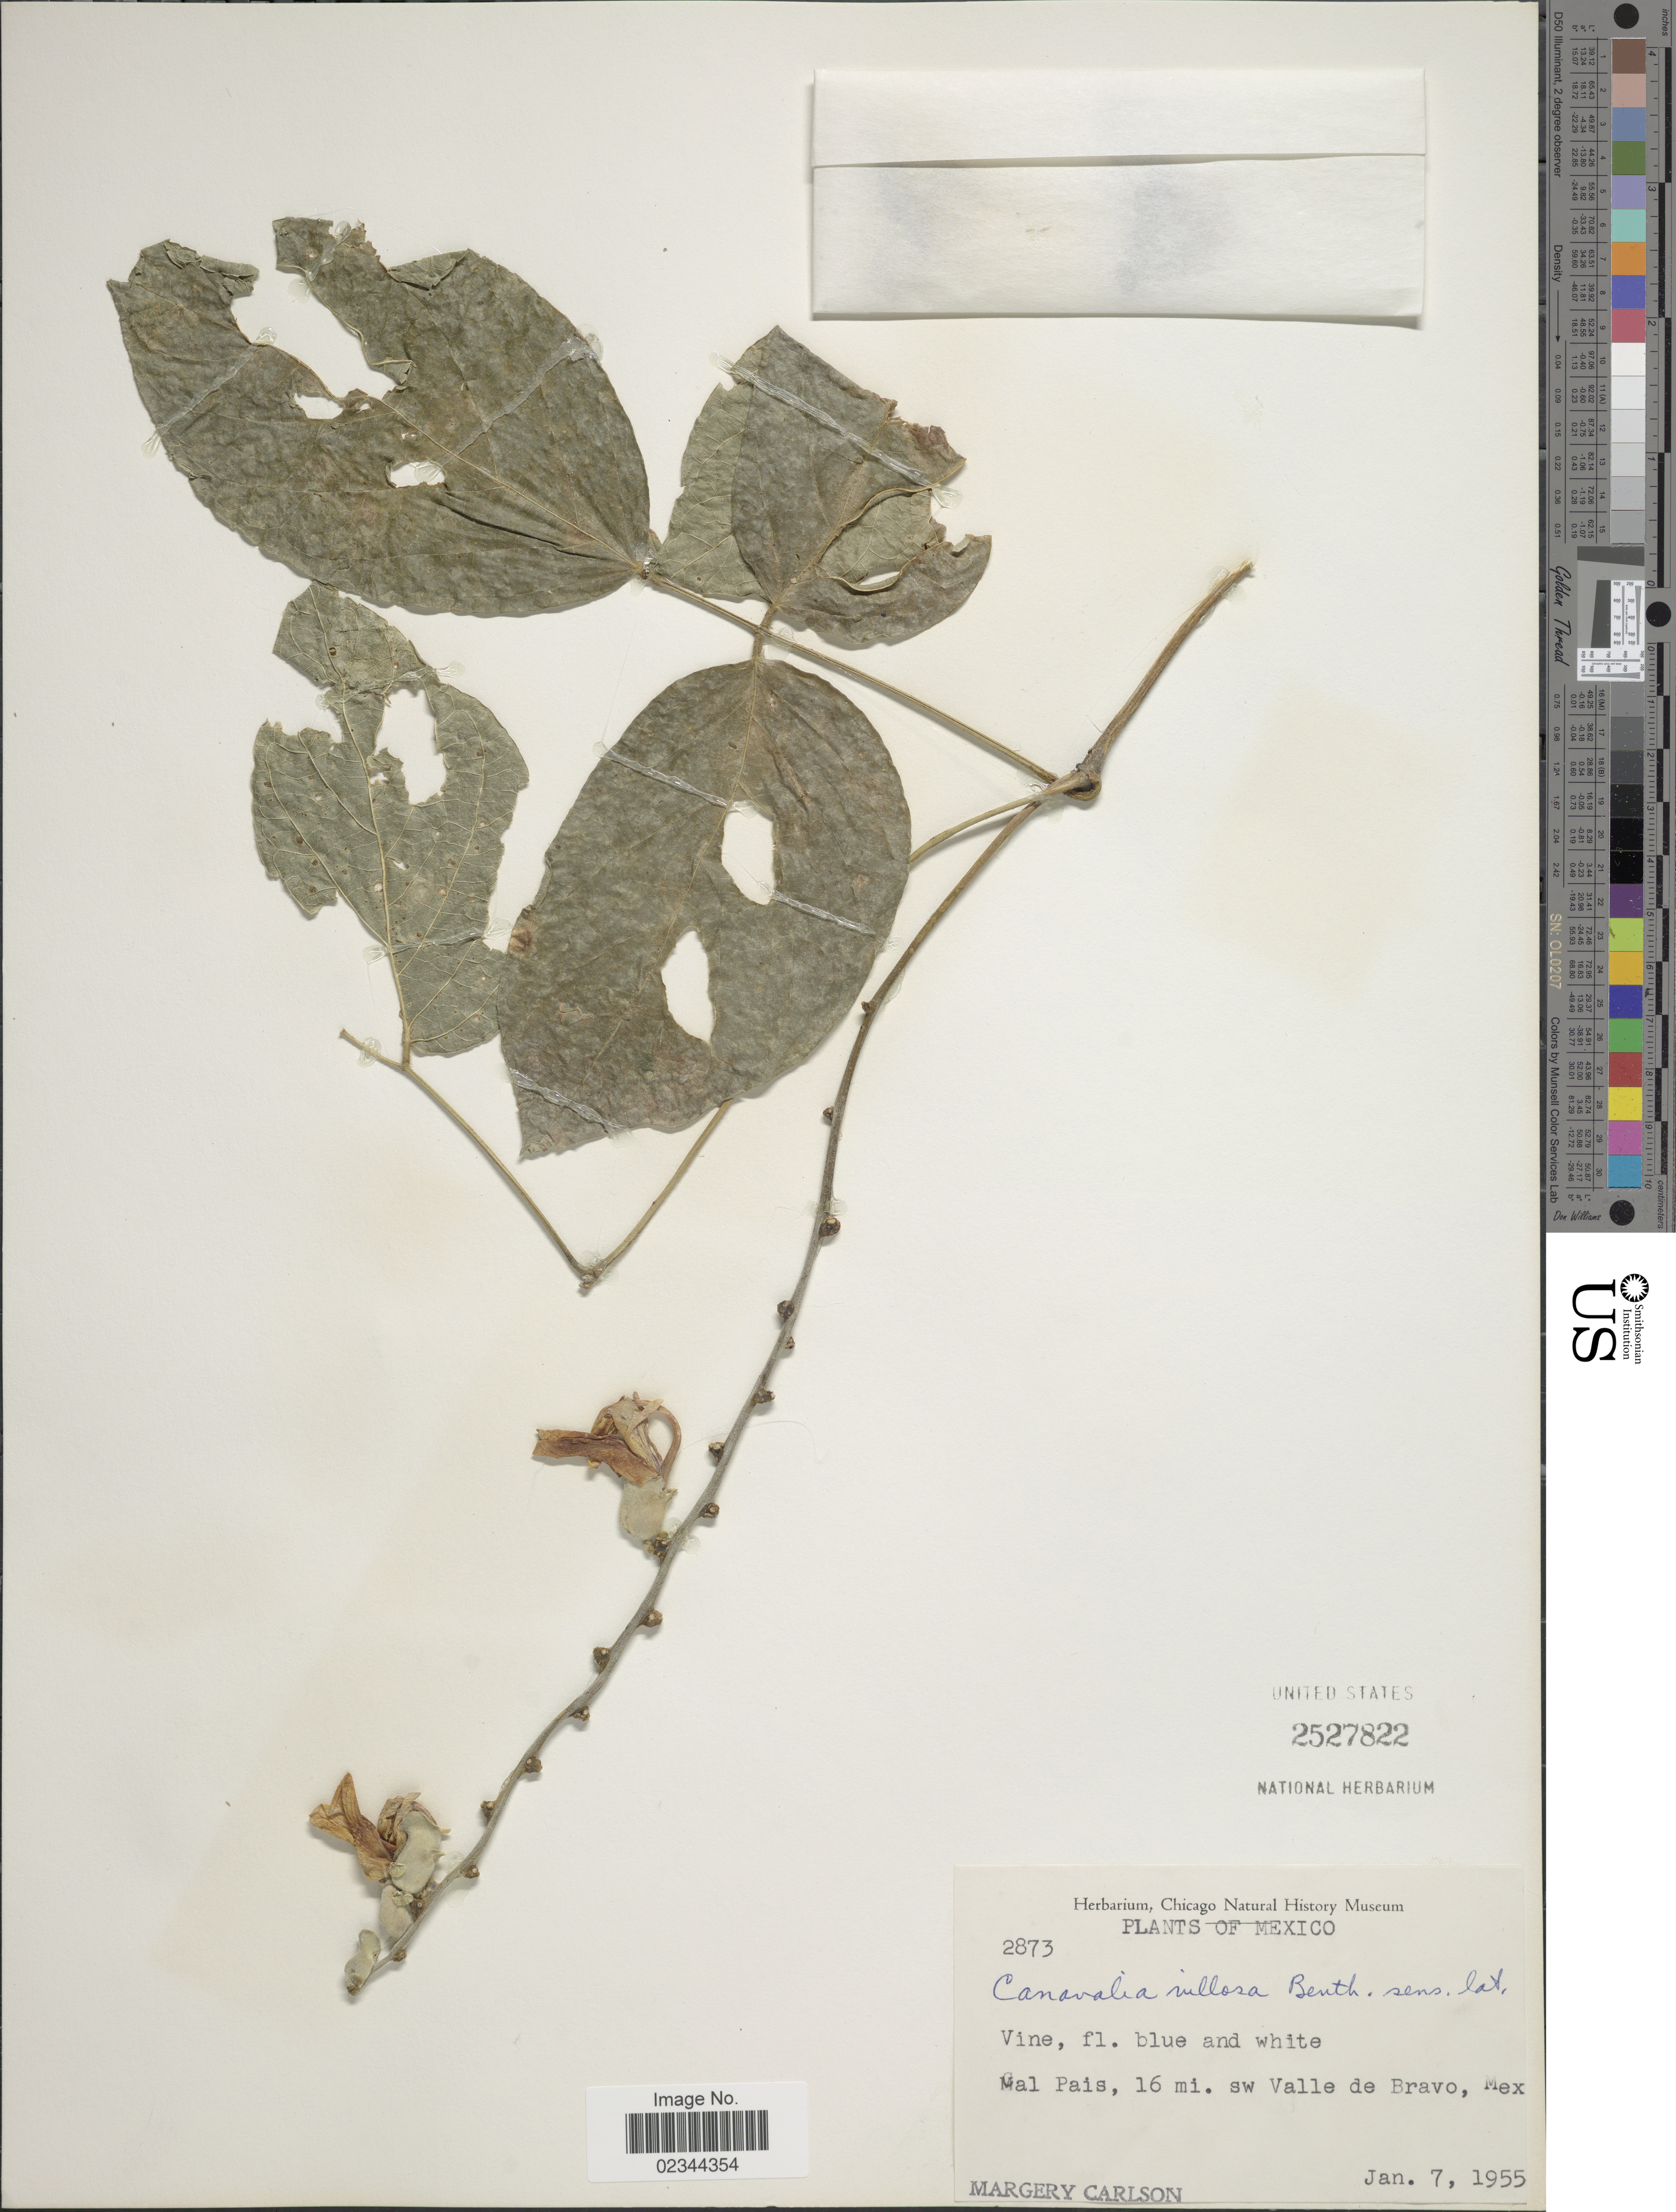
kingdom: Plantae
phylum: Tracheophyta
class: Magnoliopsida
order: Fabales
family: Fabaceae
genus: Canavalia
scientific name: Canavalia villosa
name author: Benth.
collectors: M. C. Carlson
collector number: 2873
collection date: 1955-01-07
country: Mexico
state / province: México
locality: Mal Pais, 16 mi. sw Valle de Bravo.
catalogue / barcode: US 2527822